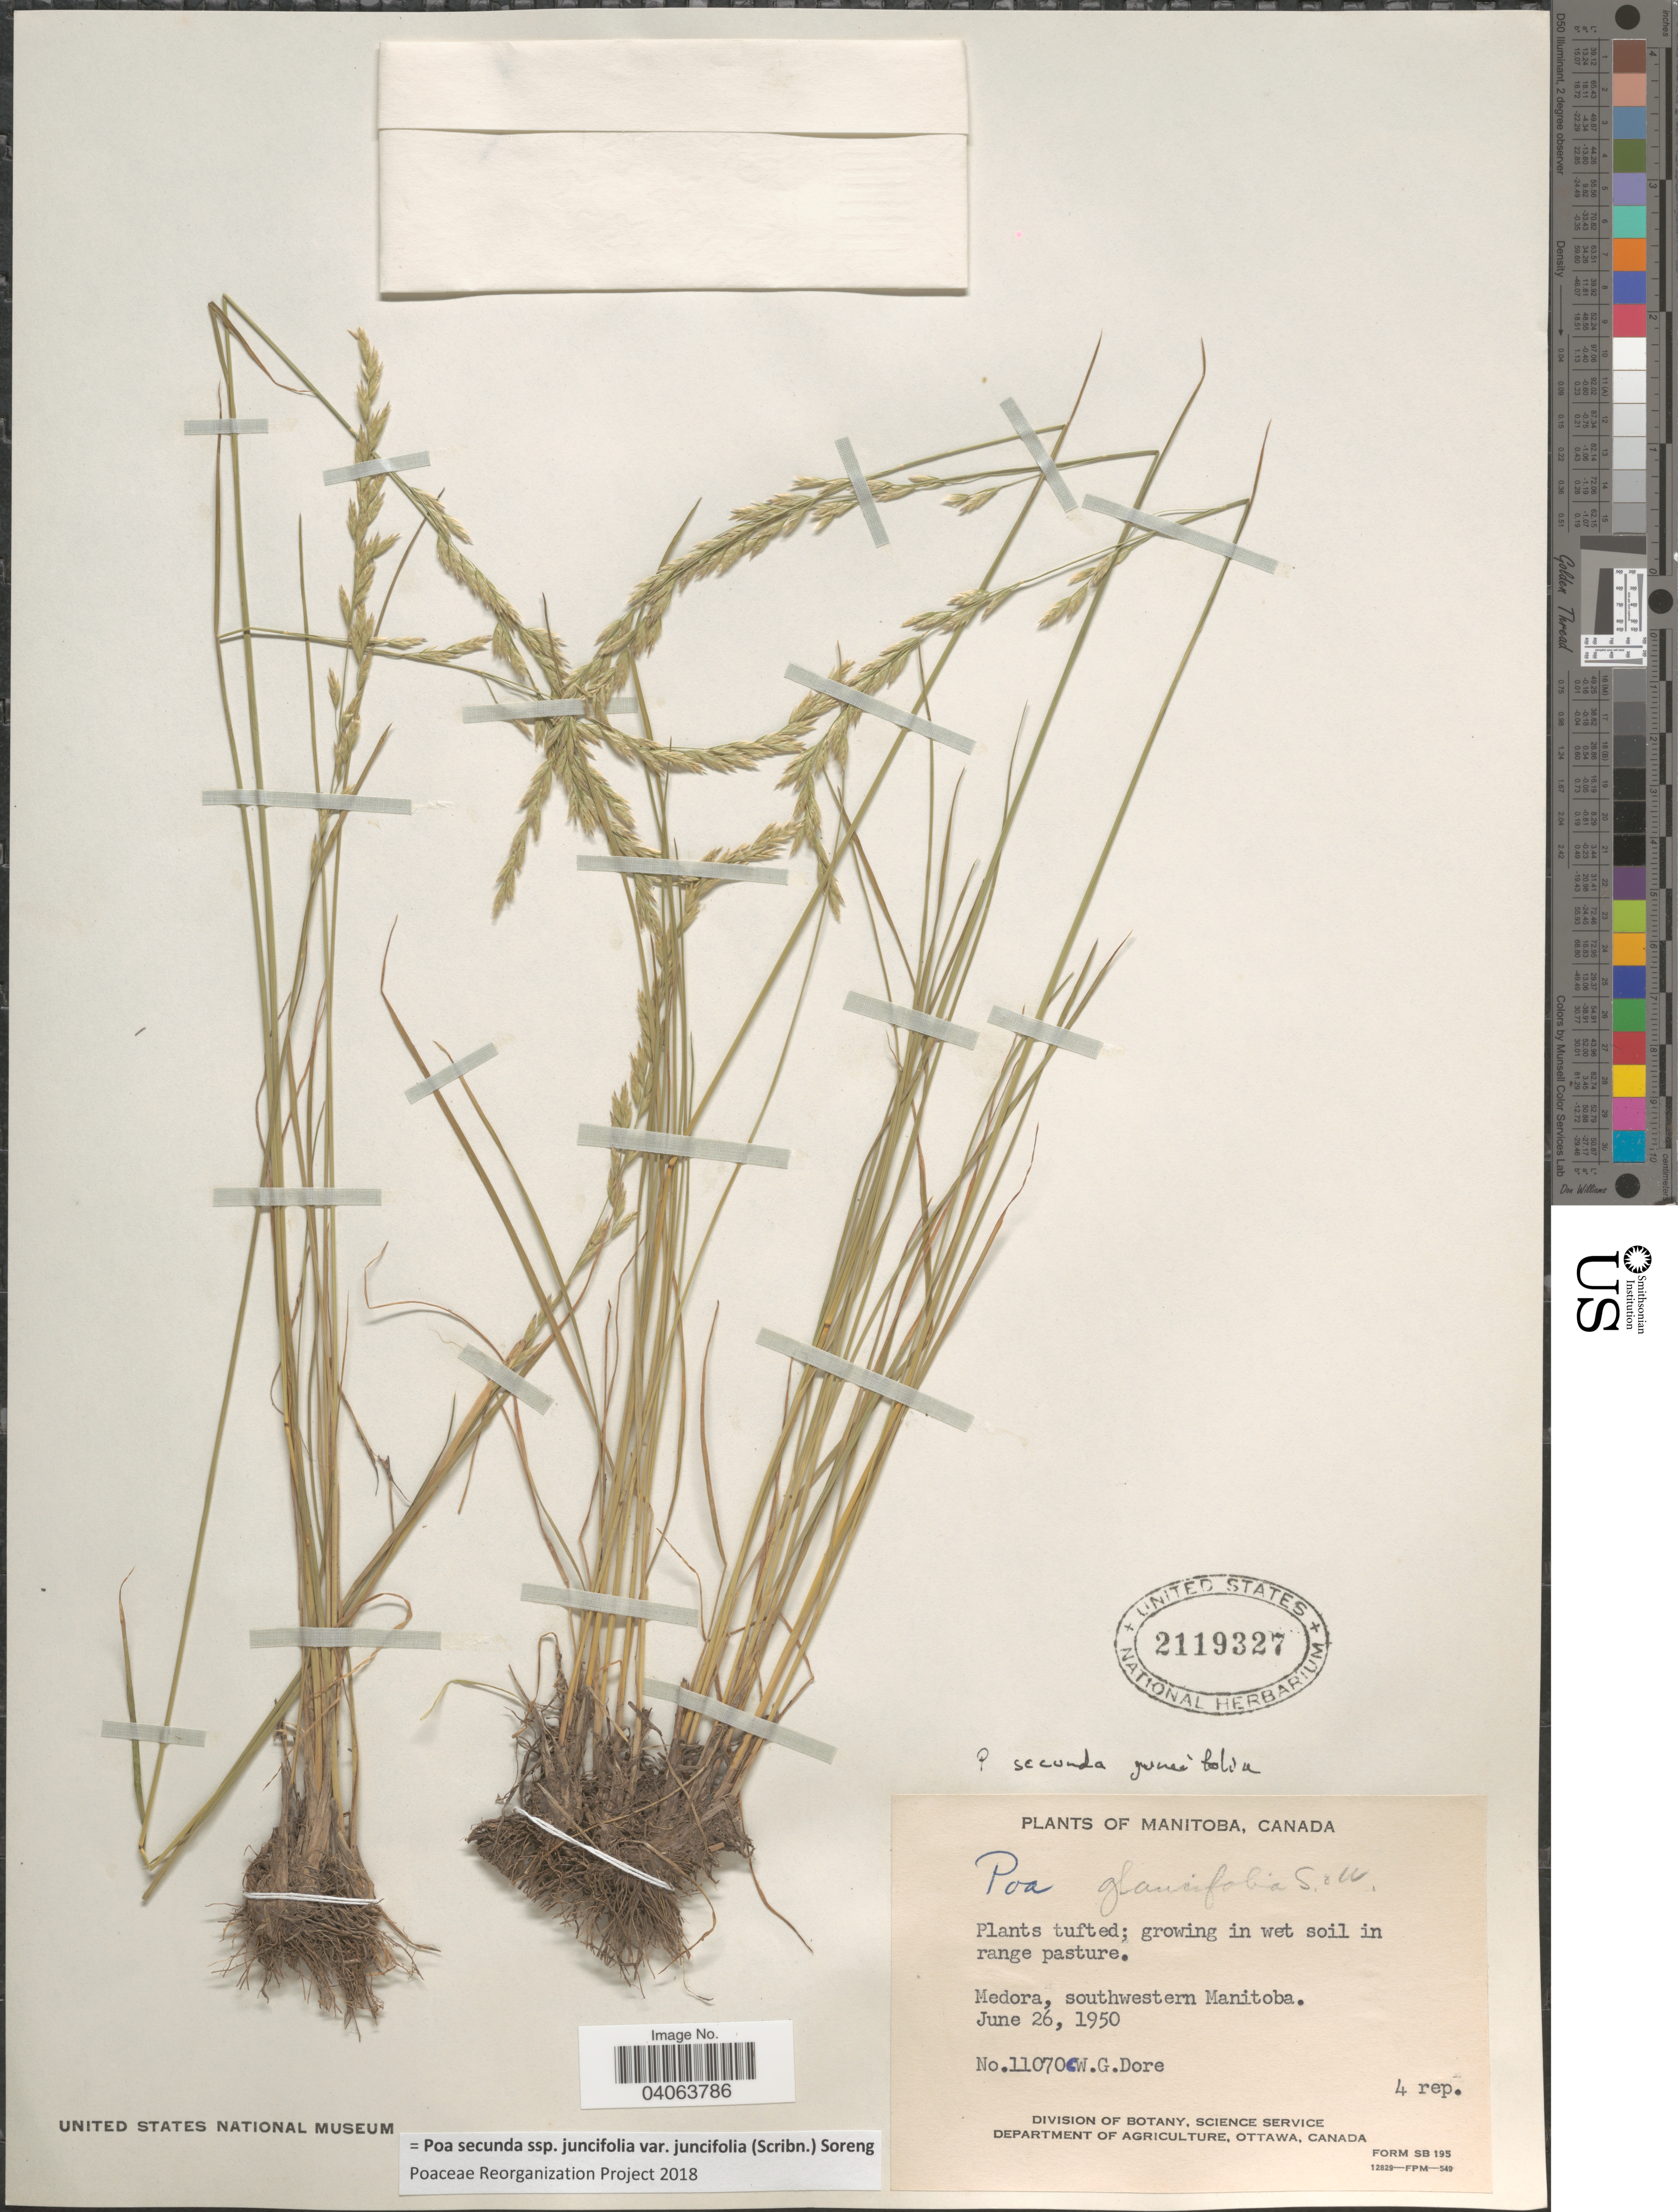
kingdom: Plantae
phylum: Tracheophyta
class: Liliopsida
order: Poales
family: Poaceae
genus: Poa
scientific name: Poa secunda subsp. juncifolia var. juncifolia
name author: (Scribn.) Soreng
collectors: W. Dore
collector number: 11070c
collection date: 1950-06-26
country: Canada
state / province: Manitoba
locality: Medora, southwestern Manitoba.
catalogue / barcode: US 2119327